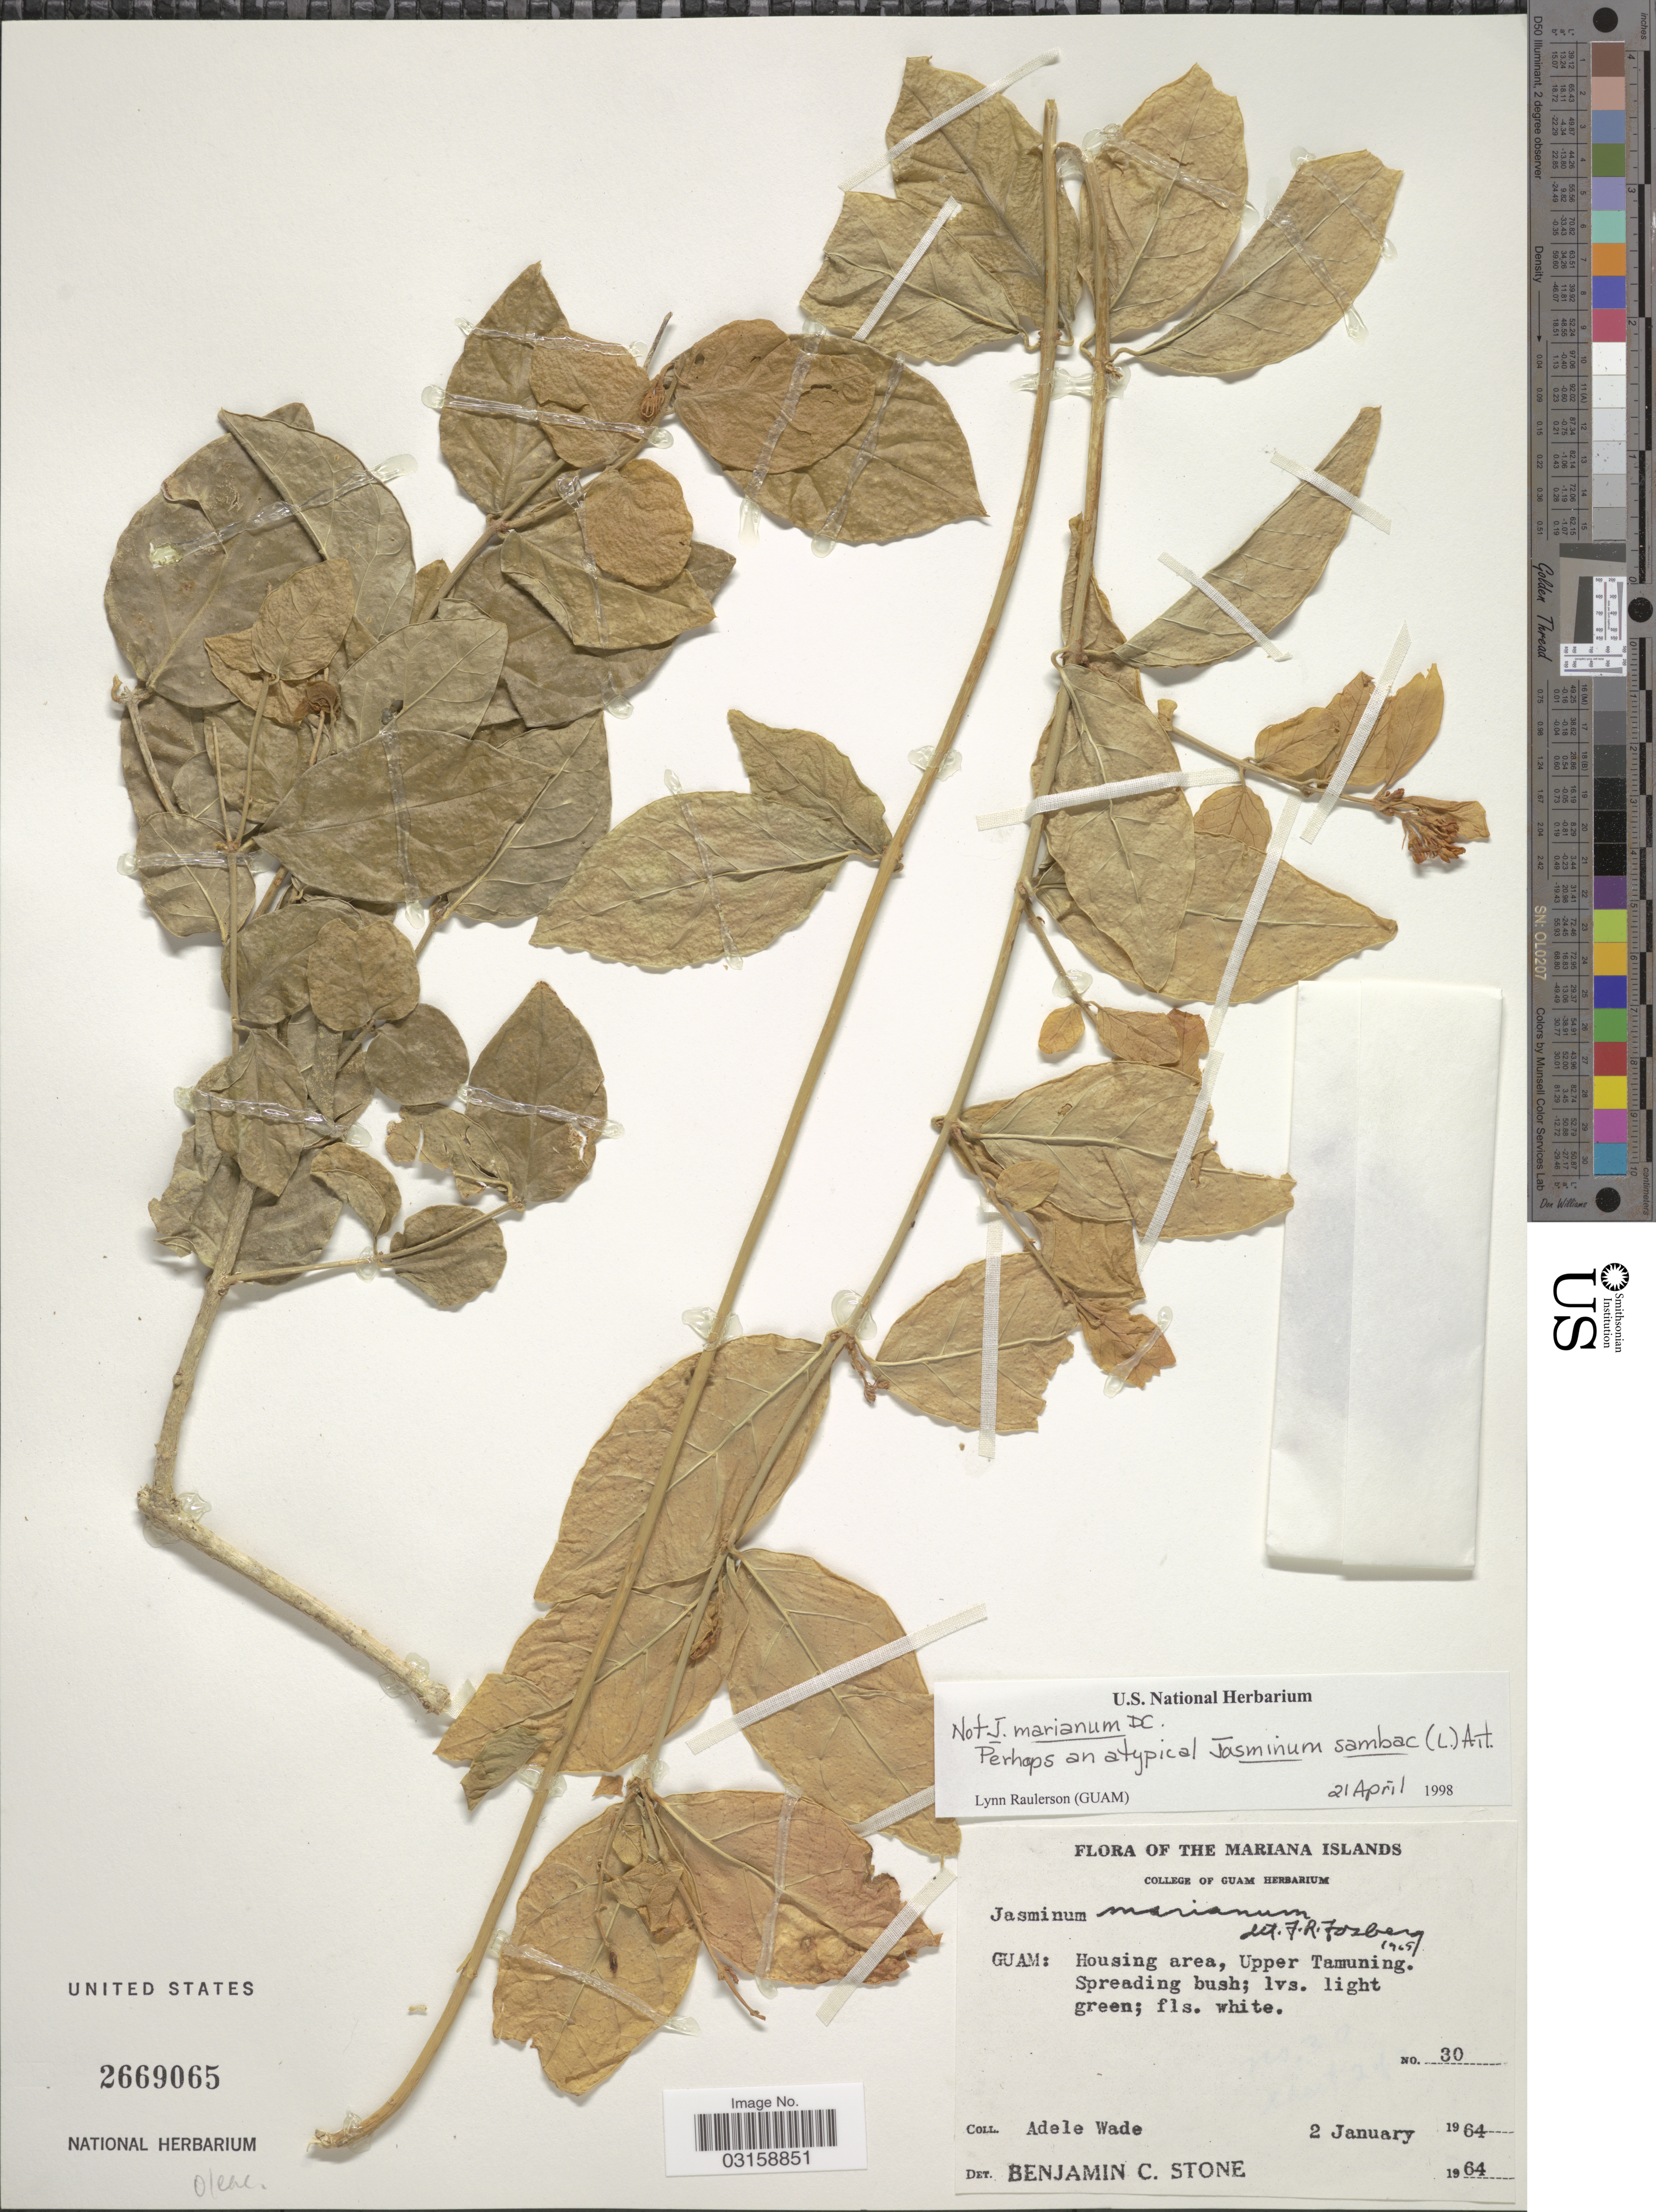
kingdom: Plantae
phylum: Tracheophyta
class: Magnoliopsida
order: Lamiales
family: Oleaceae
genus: Jasminum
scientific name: Jasminum sambac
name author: (L.) Aiton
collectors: A. Wade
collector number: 30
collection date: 1964-01-02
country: Guam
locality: Mariana Islands. Housing area, Upper Tamuning.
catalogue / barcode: US 2669065